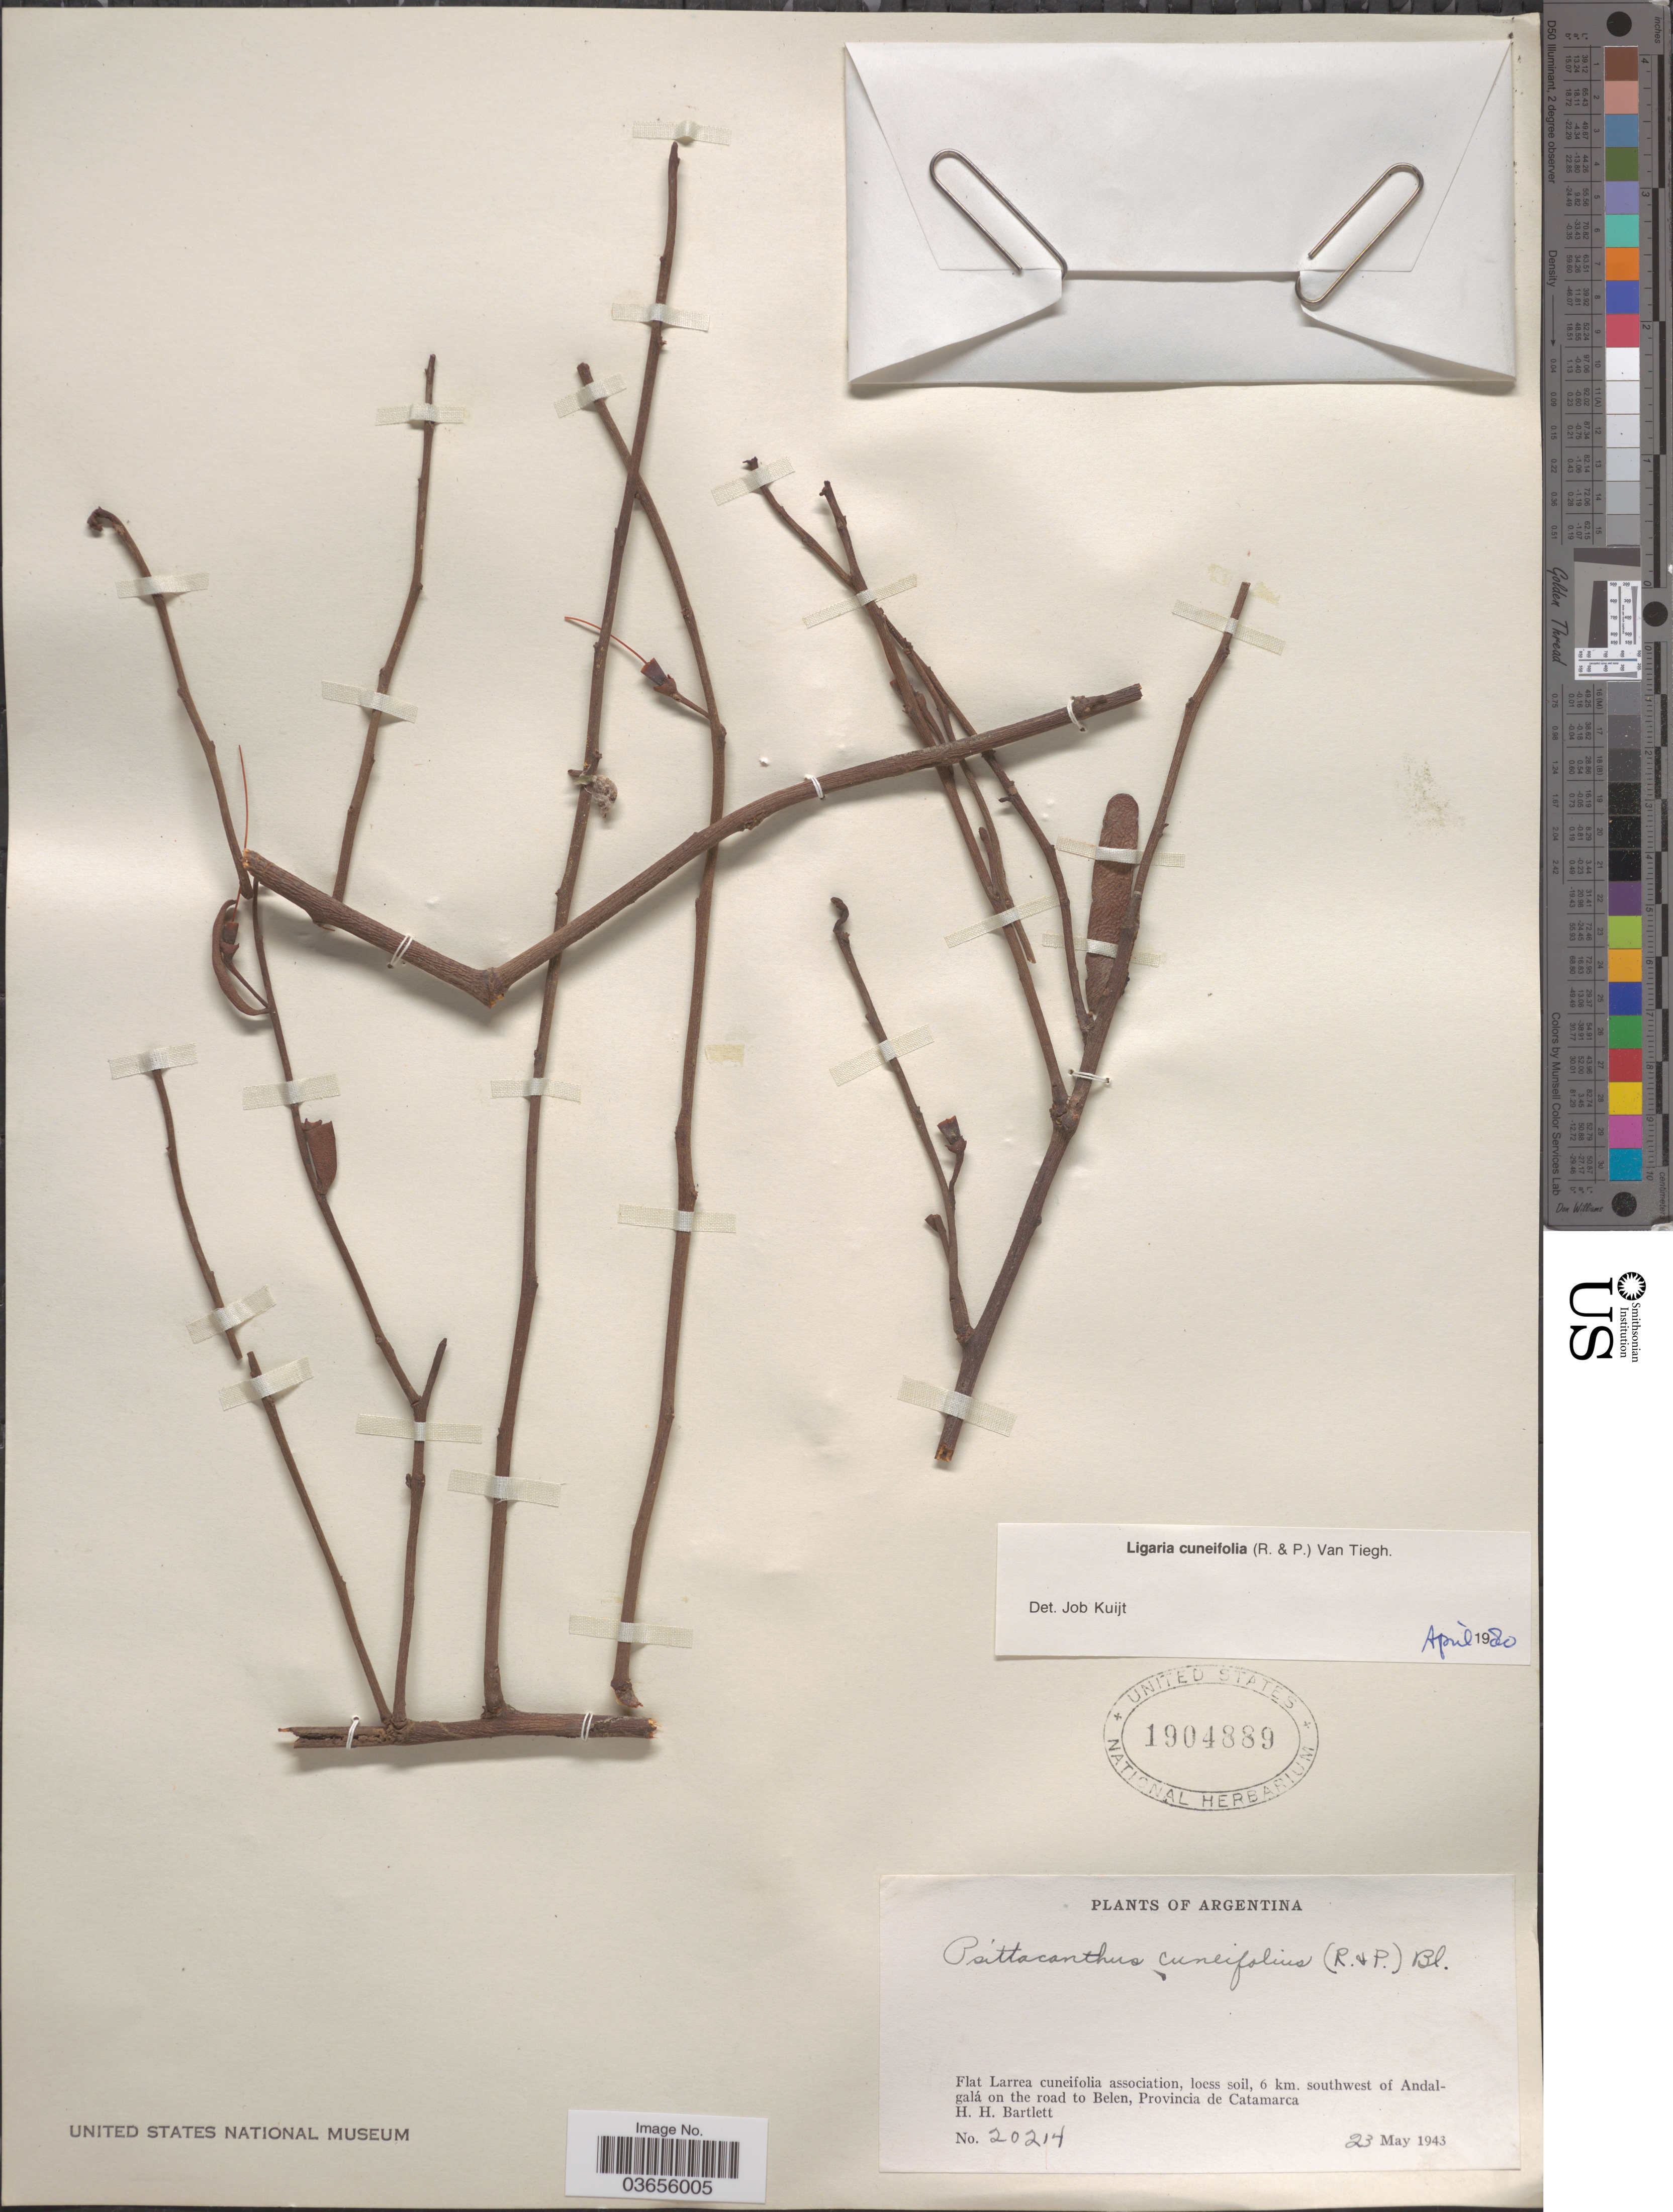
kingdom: Plantae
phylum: Tracheophyta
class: Magnoliopsida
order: Santalales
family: Loranthaceae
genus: Ligaria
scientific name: Ligaria cuneifolia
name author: (Ruiz & Pav.) Tiegh.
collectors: H. H. Bartlett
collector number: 20214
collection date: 1943-05-23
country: Argentina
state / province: Catamarca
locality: Flat Larrea cuneifolia association, loess soil, 6 km. southwest of Andalgalá on the road to Belen.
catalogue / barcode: US 1904889